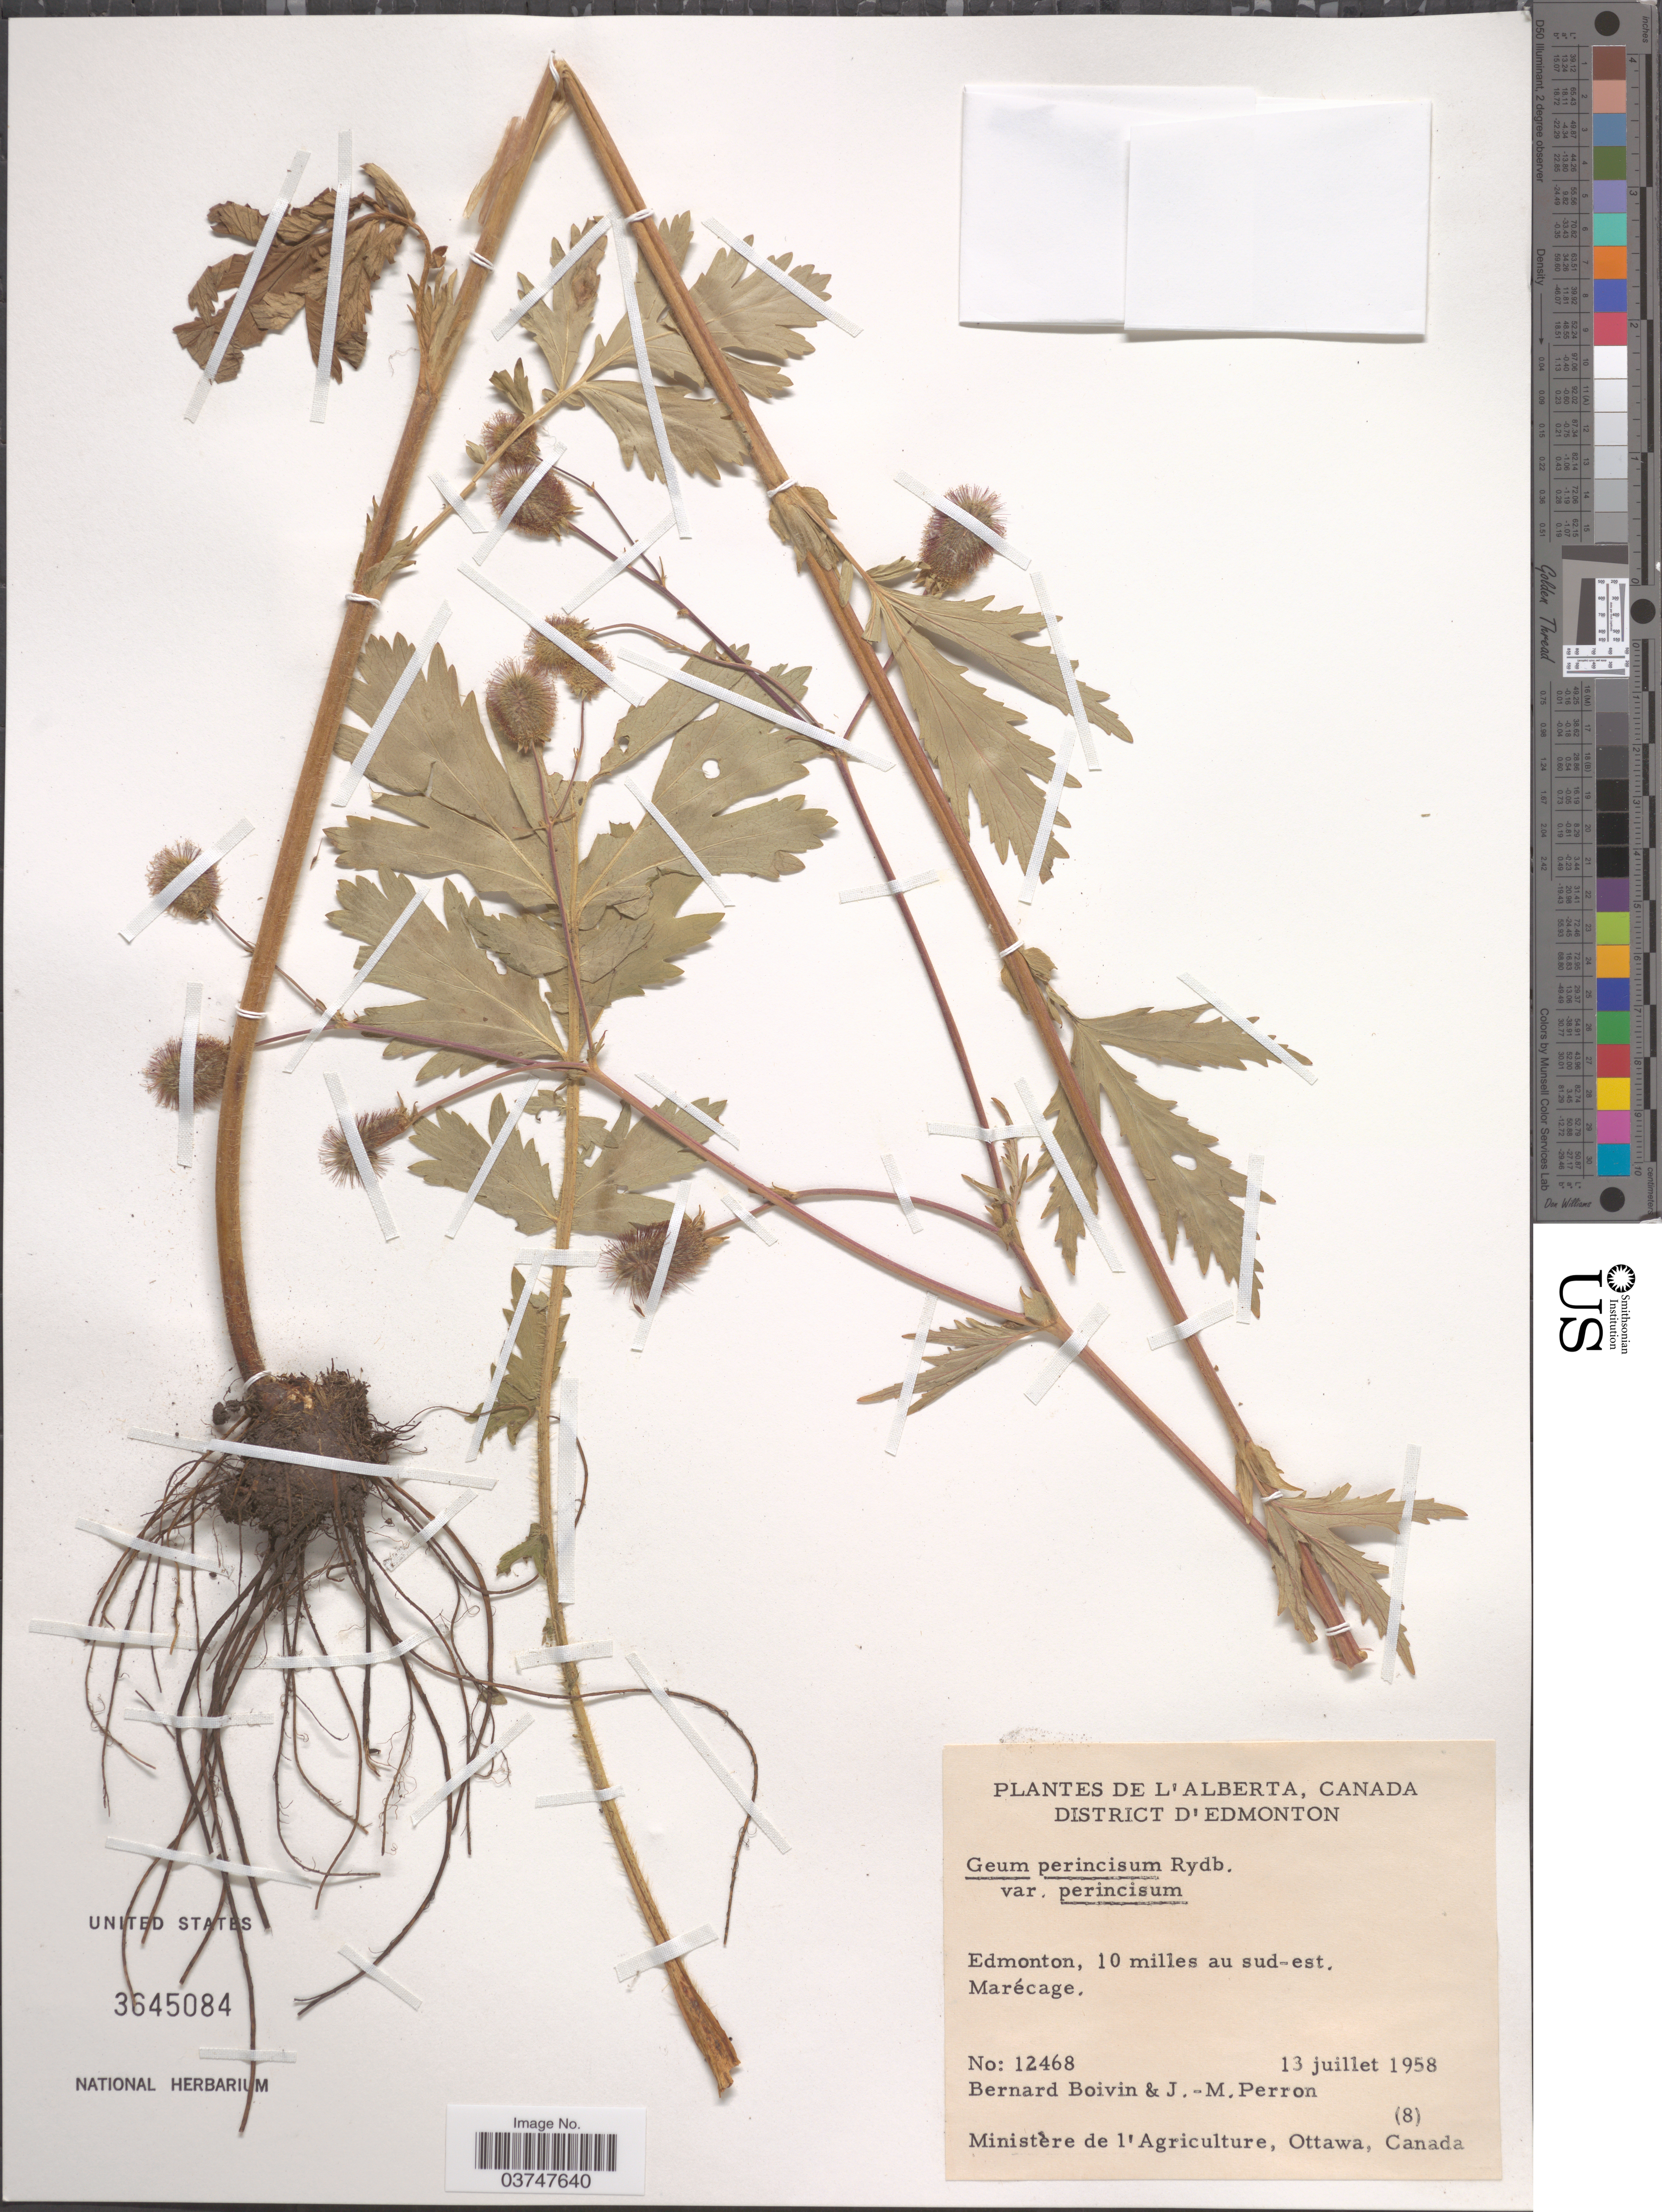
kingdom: Plantae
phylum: Tracheophyta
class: Magnoliopsida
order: Rosales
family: Rosaceae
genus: Geum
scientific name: Geum macrophyllum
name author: Willd.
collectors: J. R. B. Boivin & J. Perron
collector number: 12468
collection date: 1958-07-13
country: Canada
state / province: Alberta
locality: District d'Edmonton. Edmonton, 10 miles au sud-est. Marécage.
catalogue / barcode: US 3645084